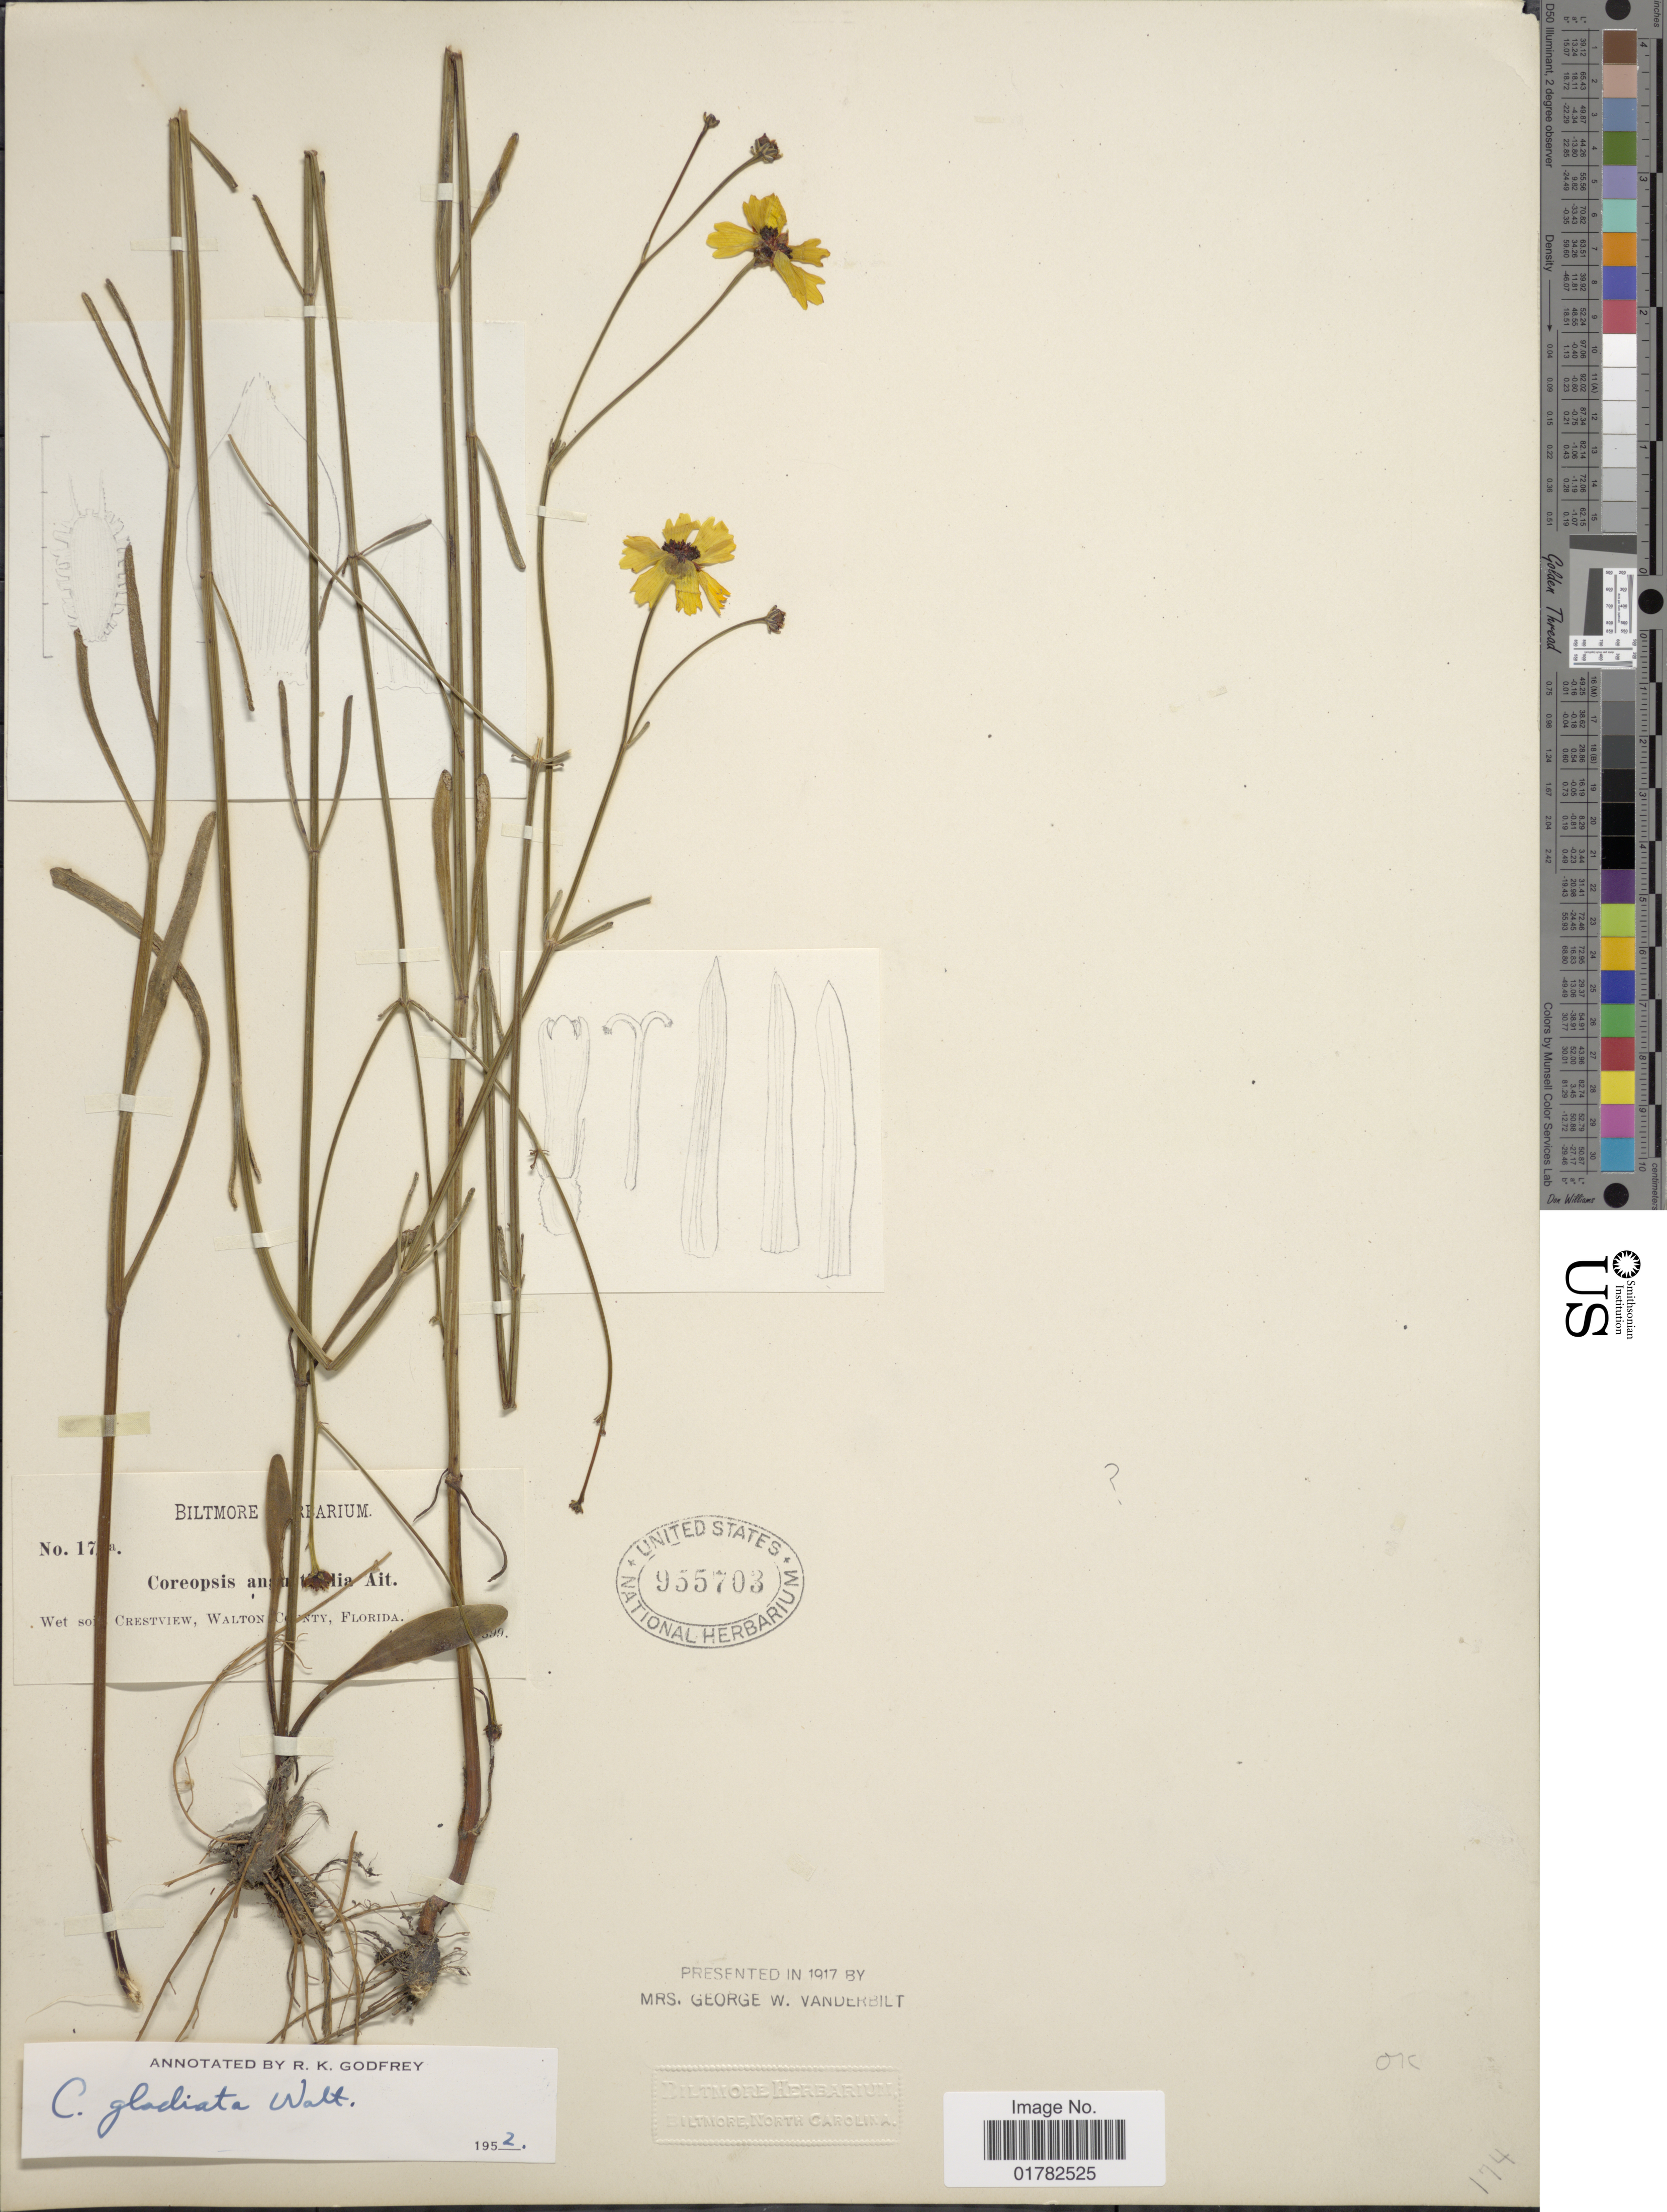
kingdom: Plantae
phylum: Tracheophyta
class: Magnoliopsida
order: Asterales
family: Asteraceae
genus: Coreopsis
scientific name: Coreopsis gladiata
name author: Walter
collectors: ex herb. Biltmore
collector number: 17a*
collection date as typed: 99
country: United States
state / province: Florida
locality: Wet soil Crestview, Walton County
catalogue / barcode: US 955703